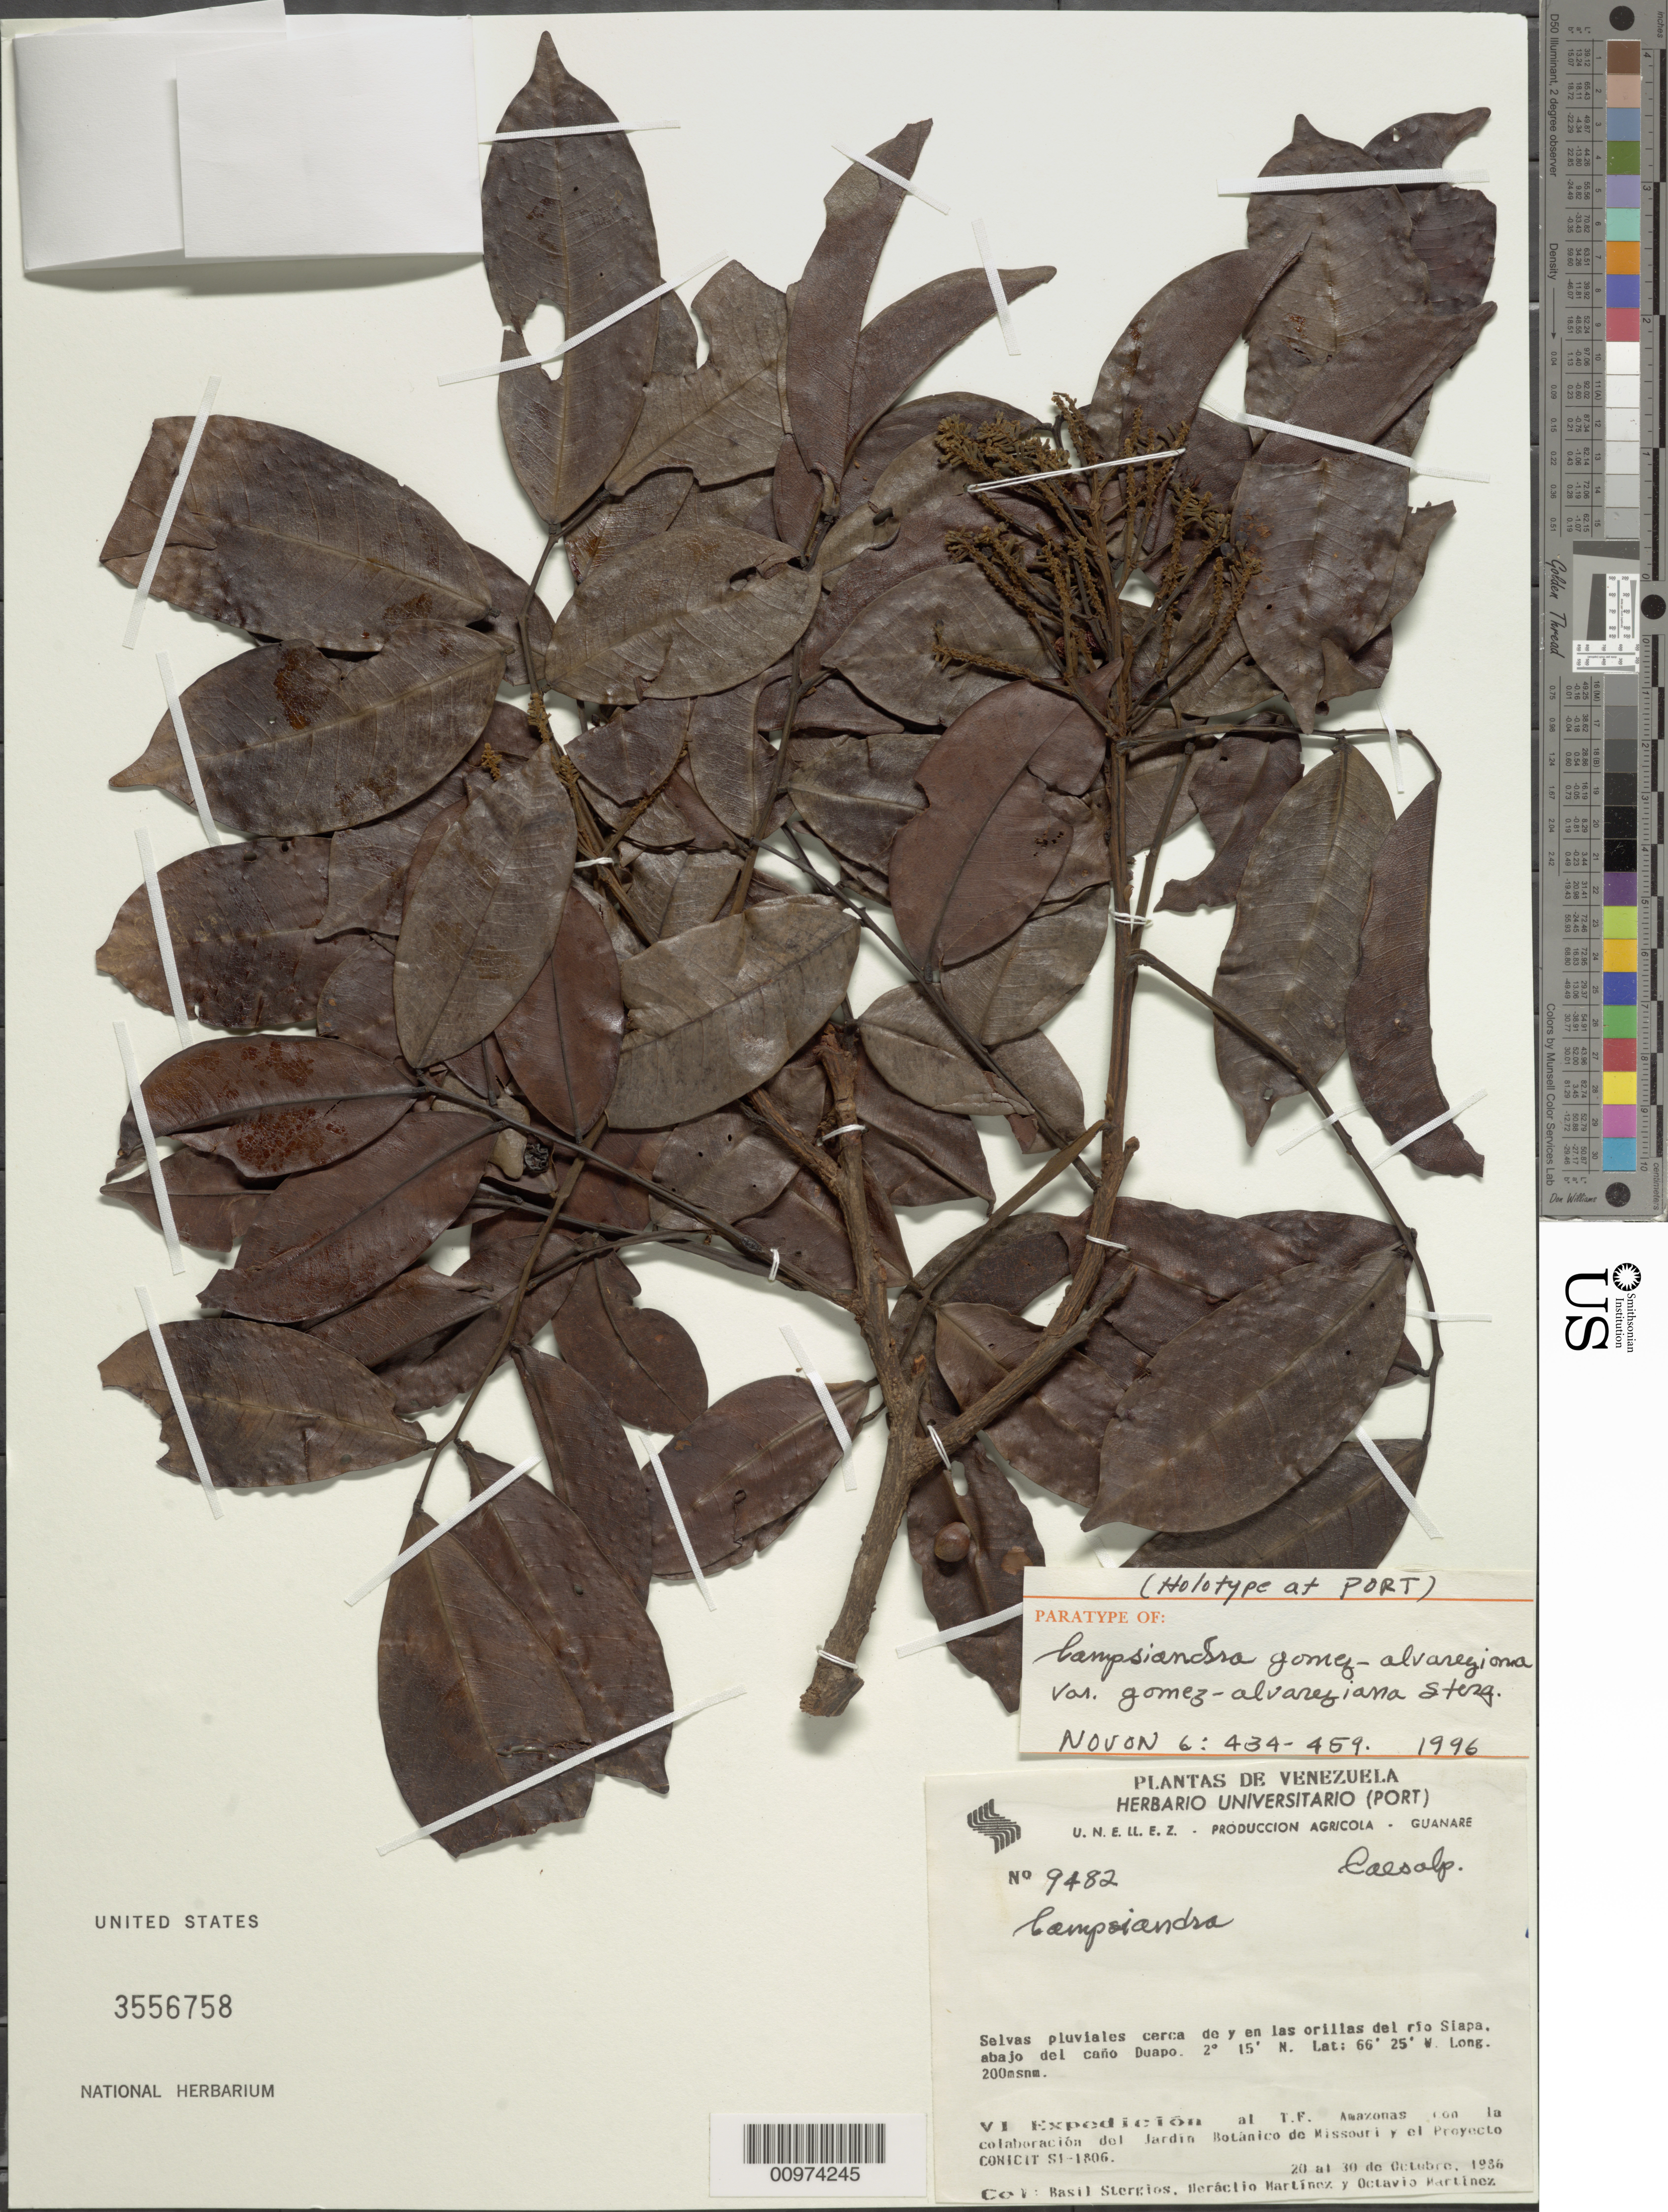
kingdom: Plantae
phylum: Tracheophyta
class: Magnoliopsida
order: Fabales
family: Fabaceae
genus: Campsiandra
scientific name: Campsiandra gomez-alvareziana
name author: Stergios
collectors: B. G. Stergios, H. Martinez & O. Martínez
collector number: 9482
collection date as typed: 20-Oct-86 to 30-Oct-86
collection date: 1986-10-20/1986-10-30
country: Venezuela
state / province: Amazonas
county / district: Río Negro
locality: Río Siapa, abajo del Caño Duapo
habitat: Selvas pluviales cerca de y en las orillas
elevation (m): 200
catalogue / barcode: US 3556758